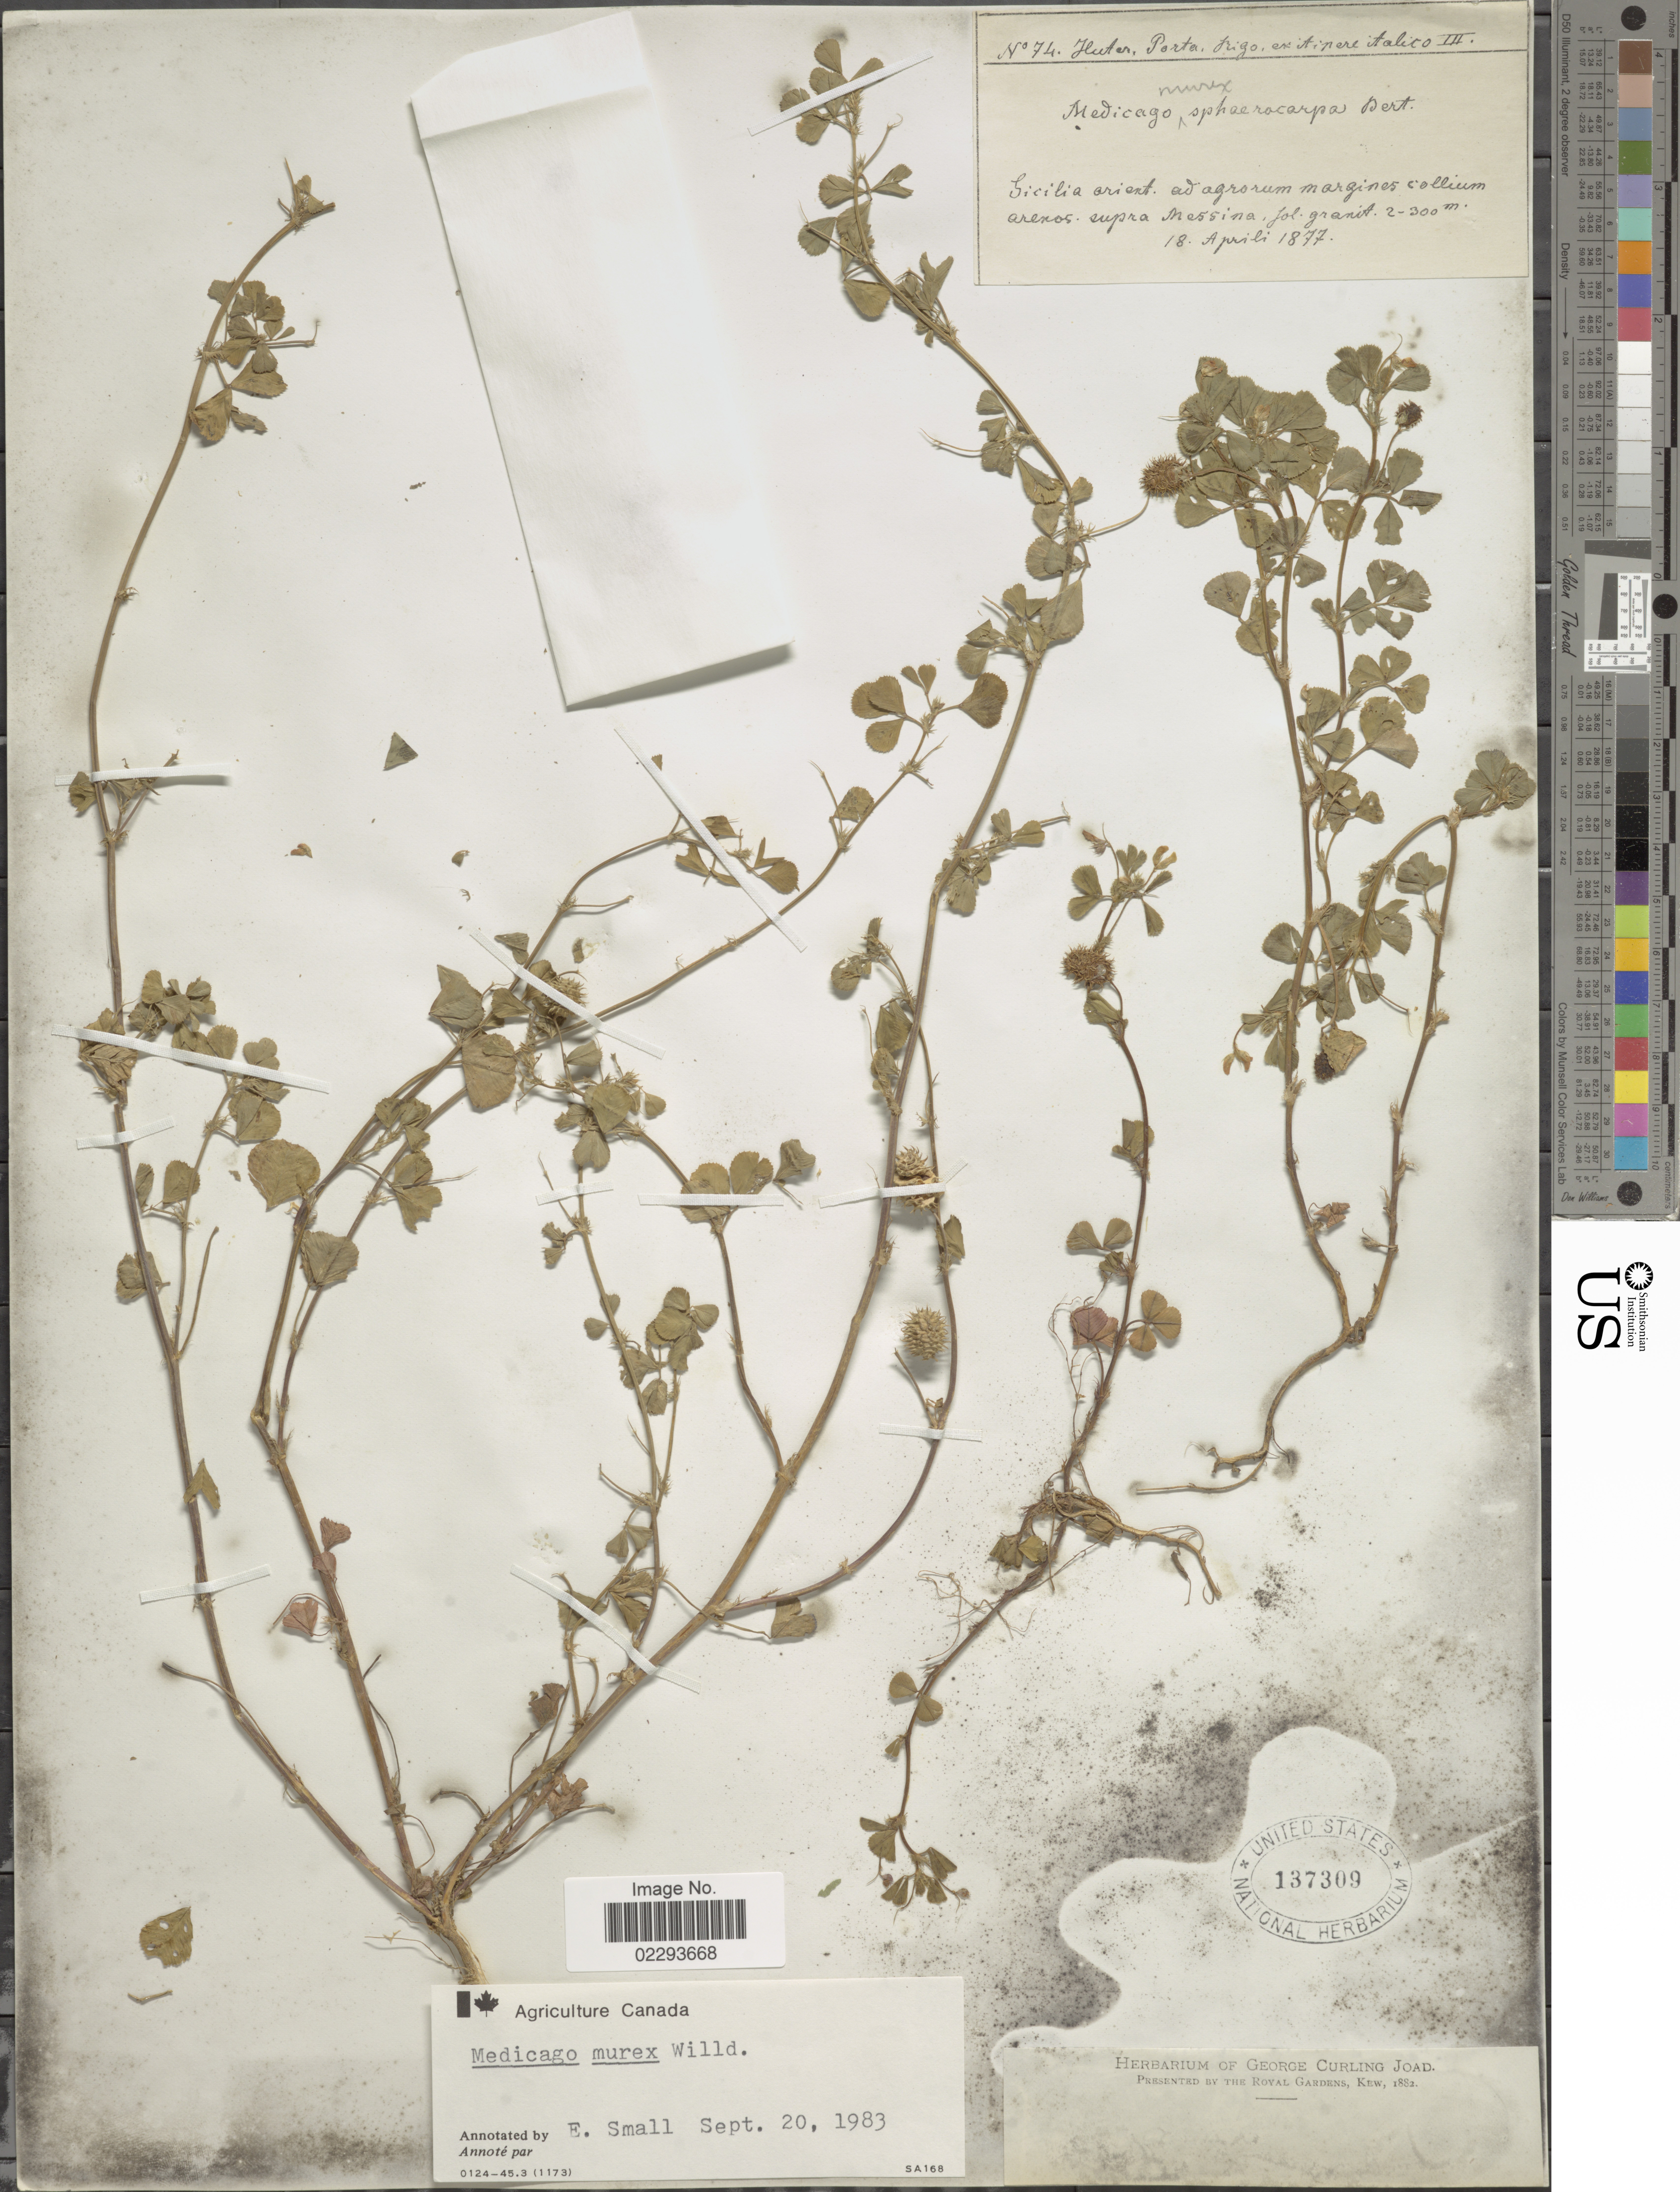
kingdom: Plantae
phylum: Tracheophyta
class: Magnoliopsida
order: Fabales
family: Fabaceae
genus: Medicago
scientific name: Medicago murex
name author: Willd.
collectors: ex herb. George Curling Joad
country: Italy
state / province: Siciliana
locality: messina sicily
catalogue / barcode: US 137309